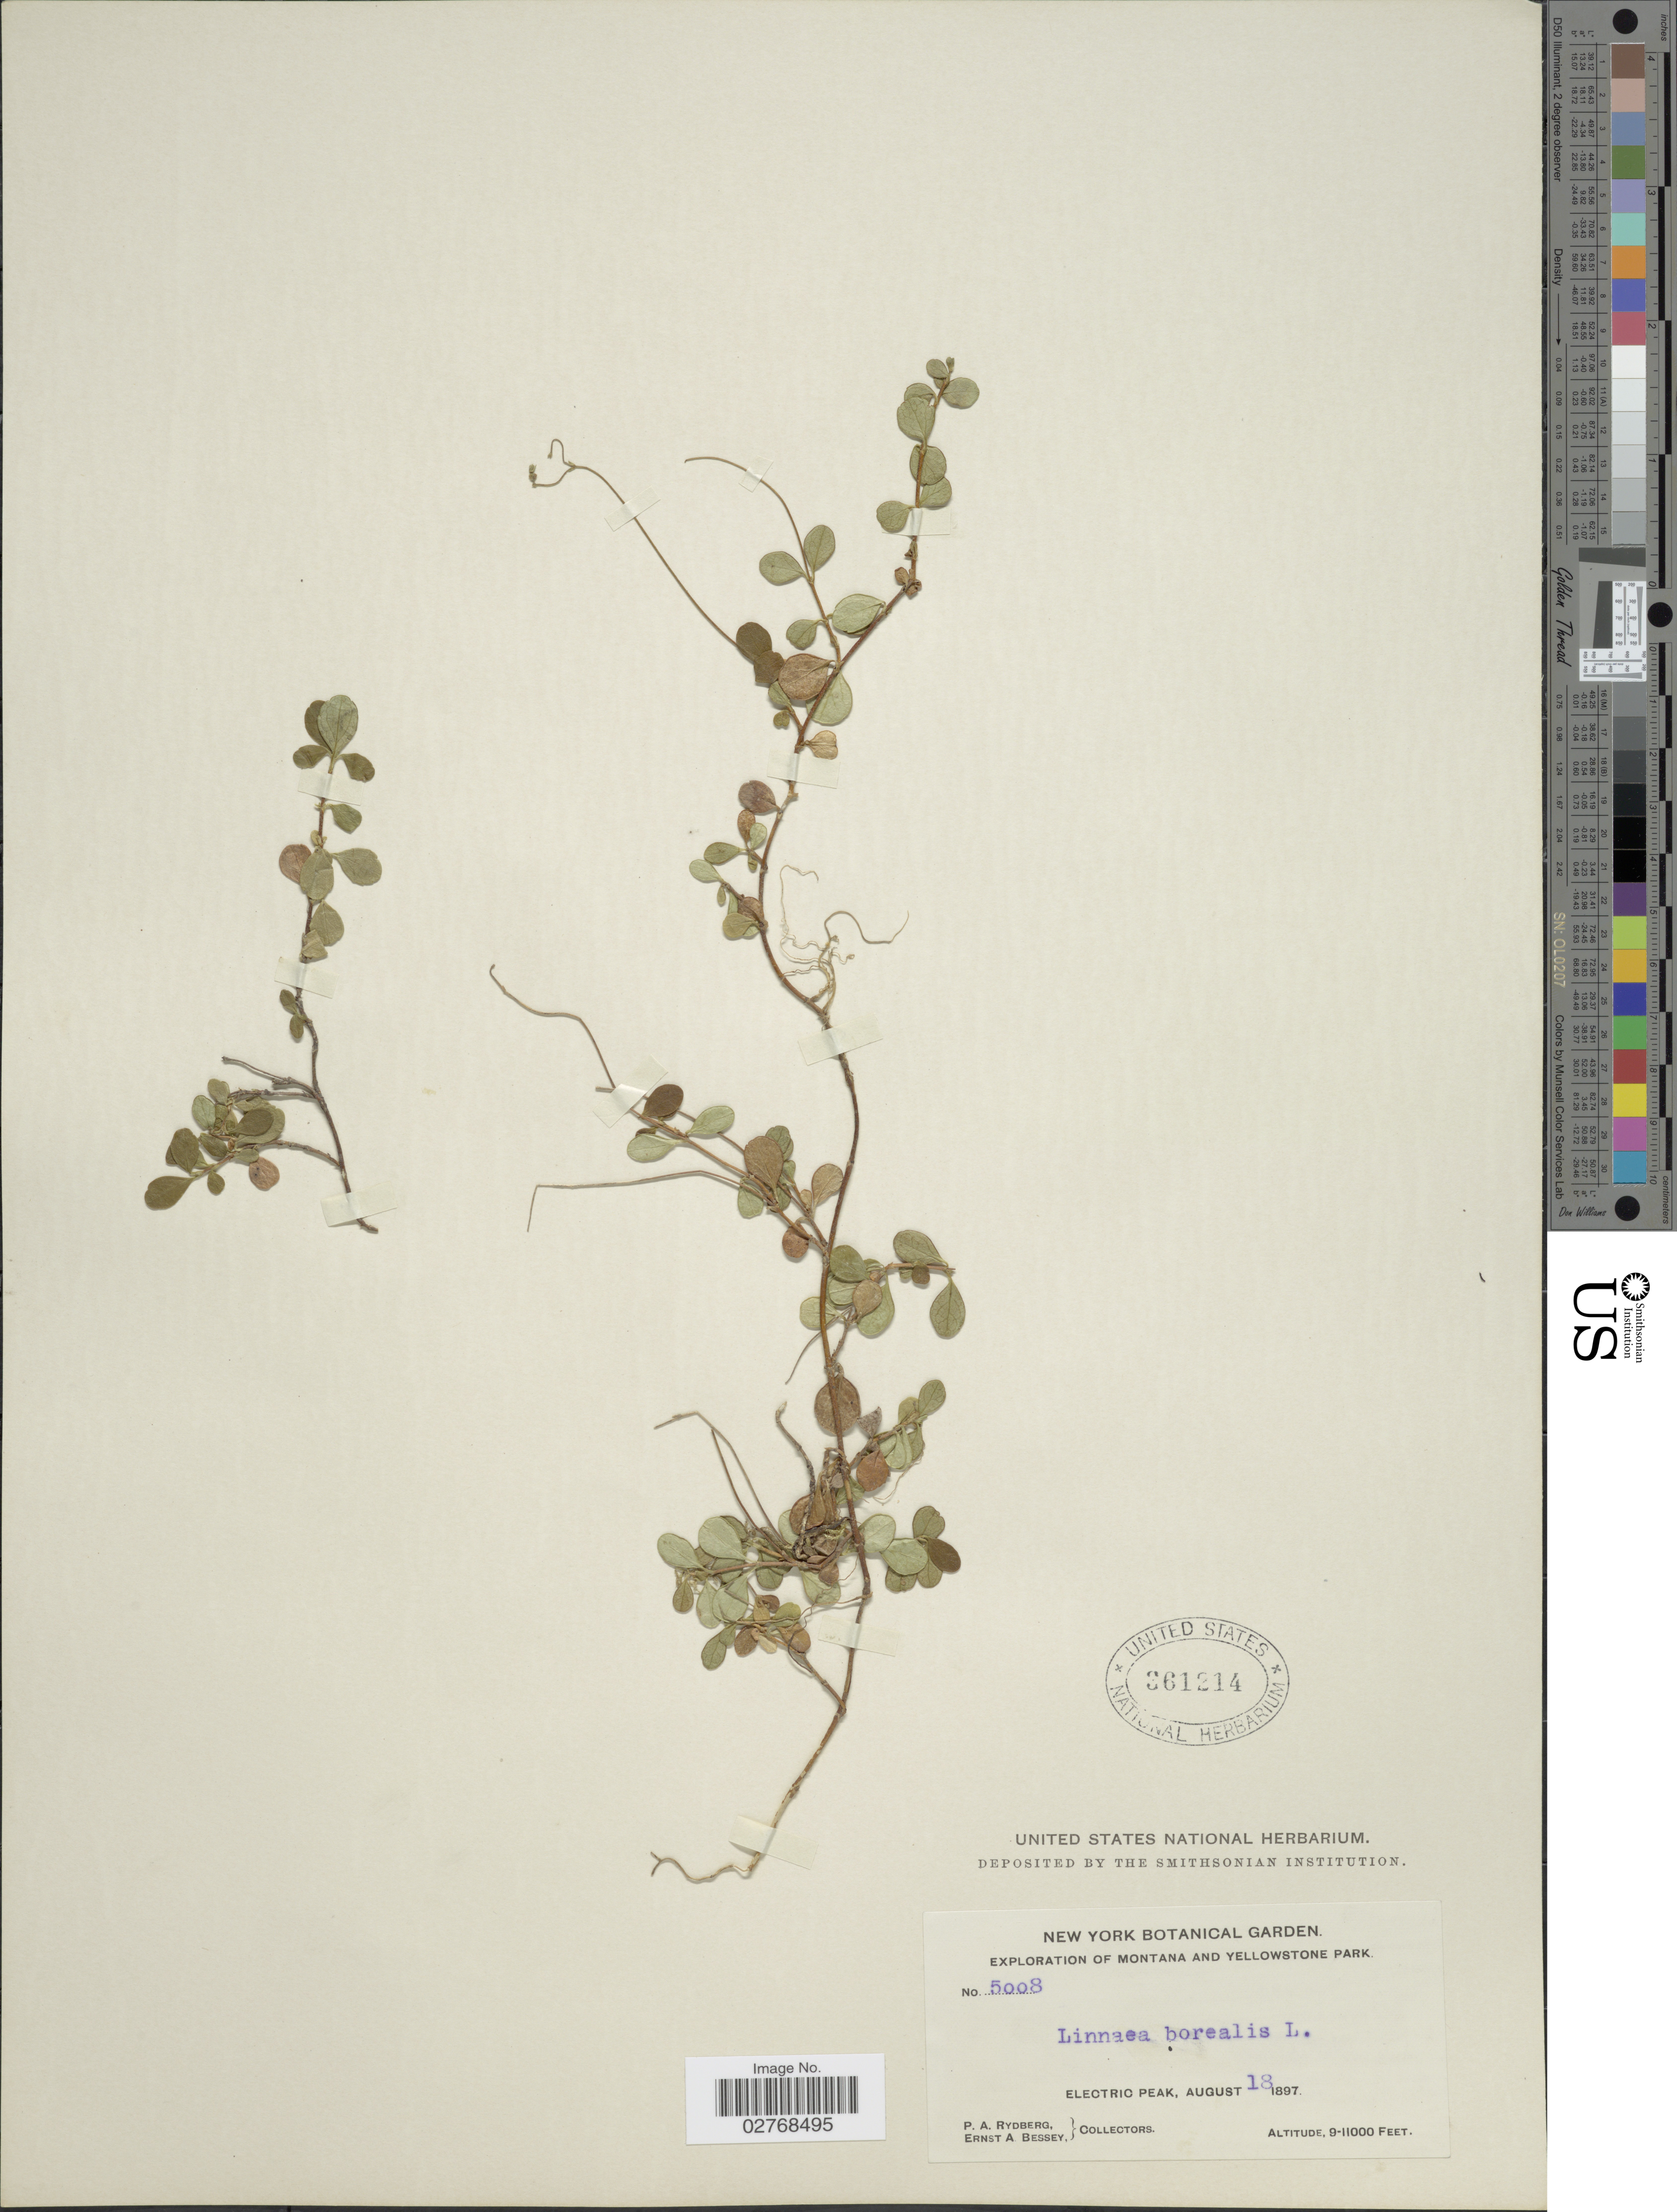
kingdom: Plantae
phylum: Tracheophyta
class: Magnoliopsida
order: Dipsacales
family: Caprifoliaceae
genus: Linnaea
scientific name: Linnaea borealis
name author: L.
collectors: P. A. Rydberg & E. A. Bessey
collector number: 5008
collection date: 1897-08-18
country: United States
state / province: Montana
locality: Yellowstone Park. Electric Peak.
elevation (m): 2743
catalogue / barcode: US 361214